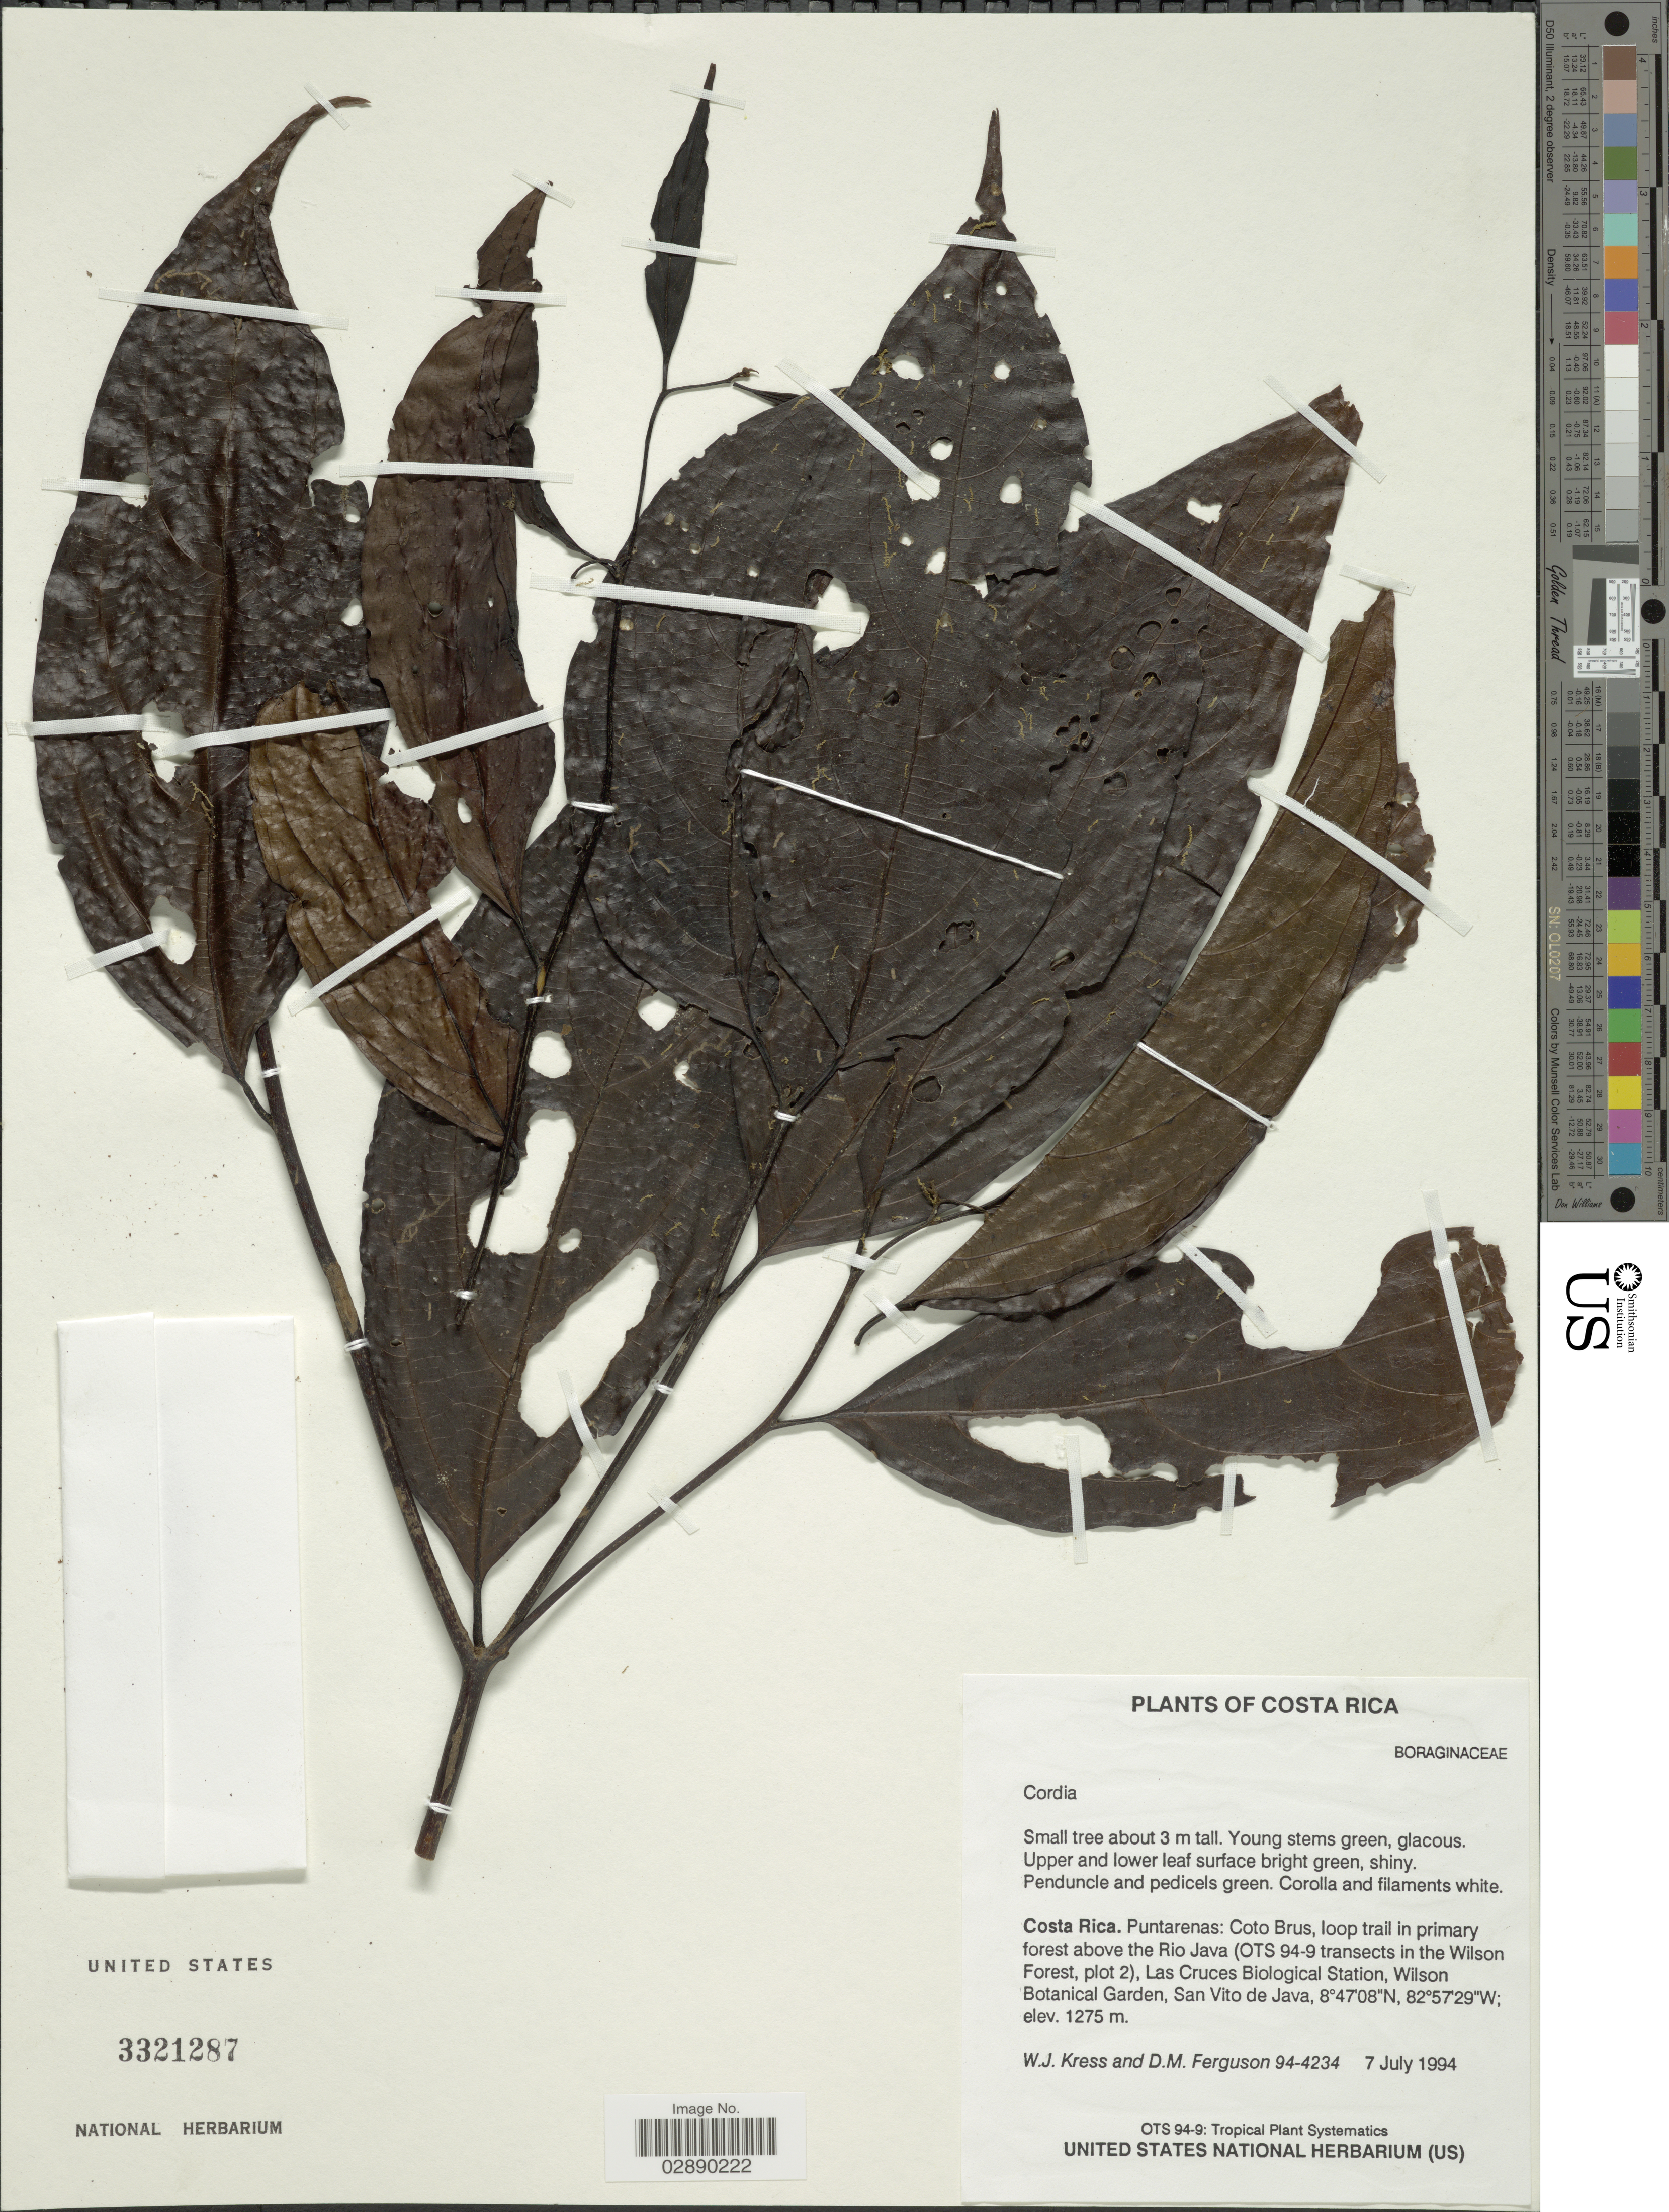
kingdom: Plantae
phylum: Tracheophyta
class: Magnoliopsida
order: Boraginales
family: Cordiaceae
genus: Cordia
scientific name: Cordia sp.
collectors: W. J. Kress & D. M. Ferguson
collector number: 94-4234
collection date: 1994-09-07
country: Costa Rica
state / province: Puntarenas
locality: Coto Brus, loop trail in primary forest above the Rio Java (OTS 94-9 transect in the Wilson Forest, plot 2), Las Cruces Biological Station, Wilson Botanical Garden, San Vito de Java.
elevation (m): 1275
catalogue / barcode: US 3321287